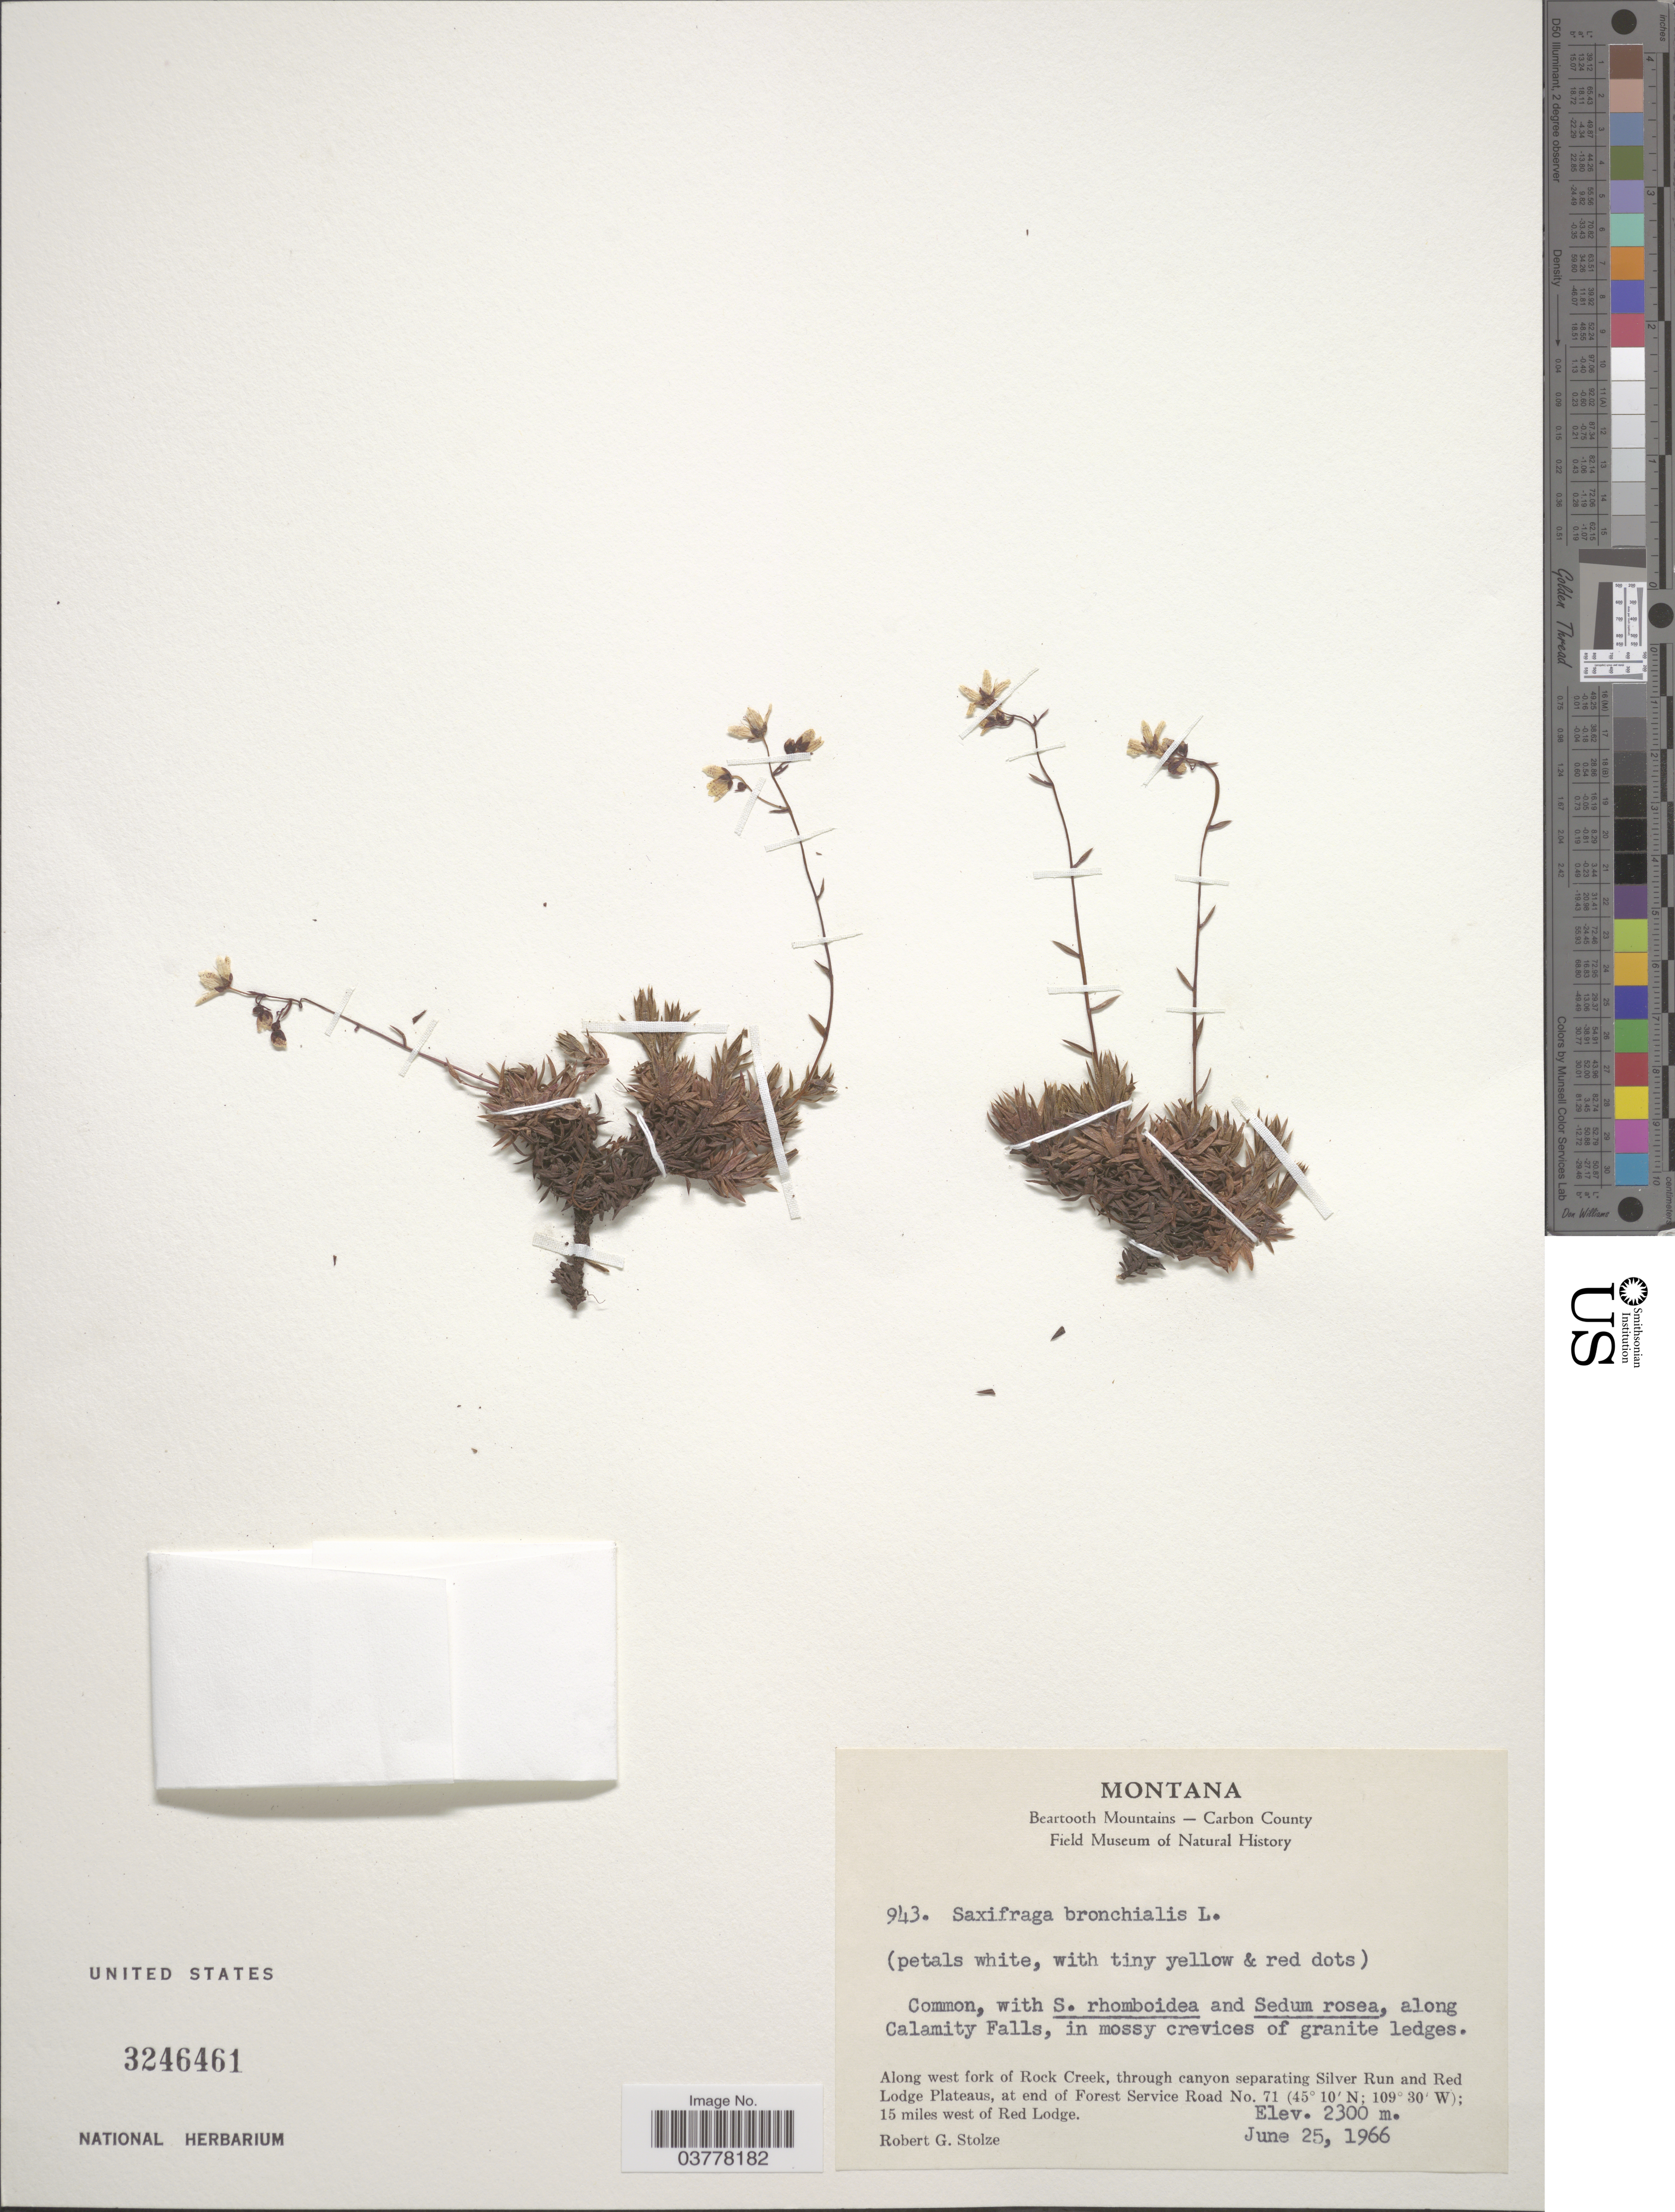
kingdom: Plantae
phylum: Tracheophyta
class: Magnoliopsida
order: Saxifragales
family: Saxifragaceae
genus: Saxifraga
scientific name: Saxifraga bronchialis subsp. funstonii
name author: (Small) Hultén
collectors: R. G. Stolze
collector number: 943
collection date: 1966-06-25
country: United States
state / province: Montana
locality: Beartooth Mountains - Carbon County. Along west fork of Rock Creek, through canyon separating Silver Run and Red Lodge Plateaus, at end of Forest Service Road No. 71; 15 miles west of Red Lodge.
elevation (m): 2300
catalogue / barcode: US 3246461